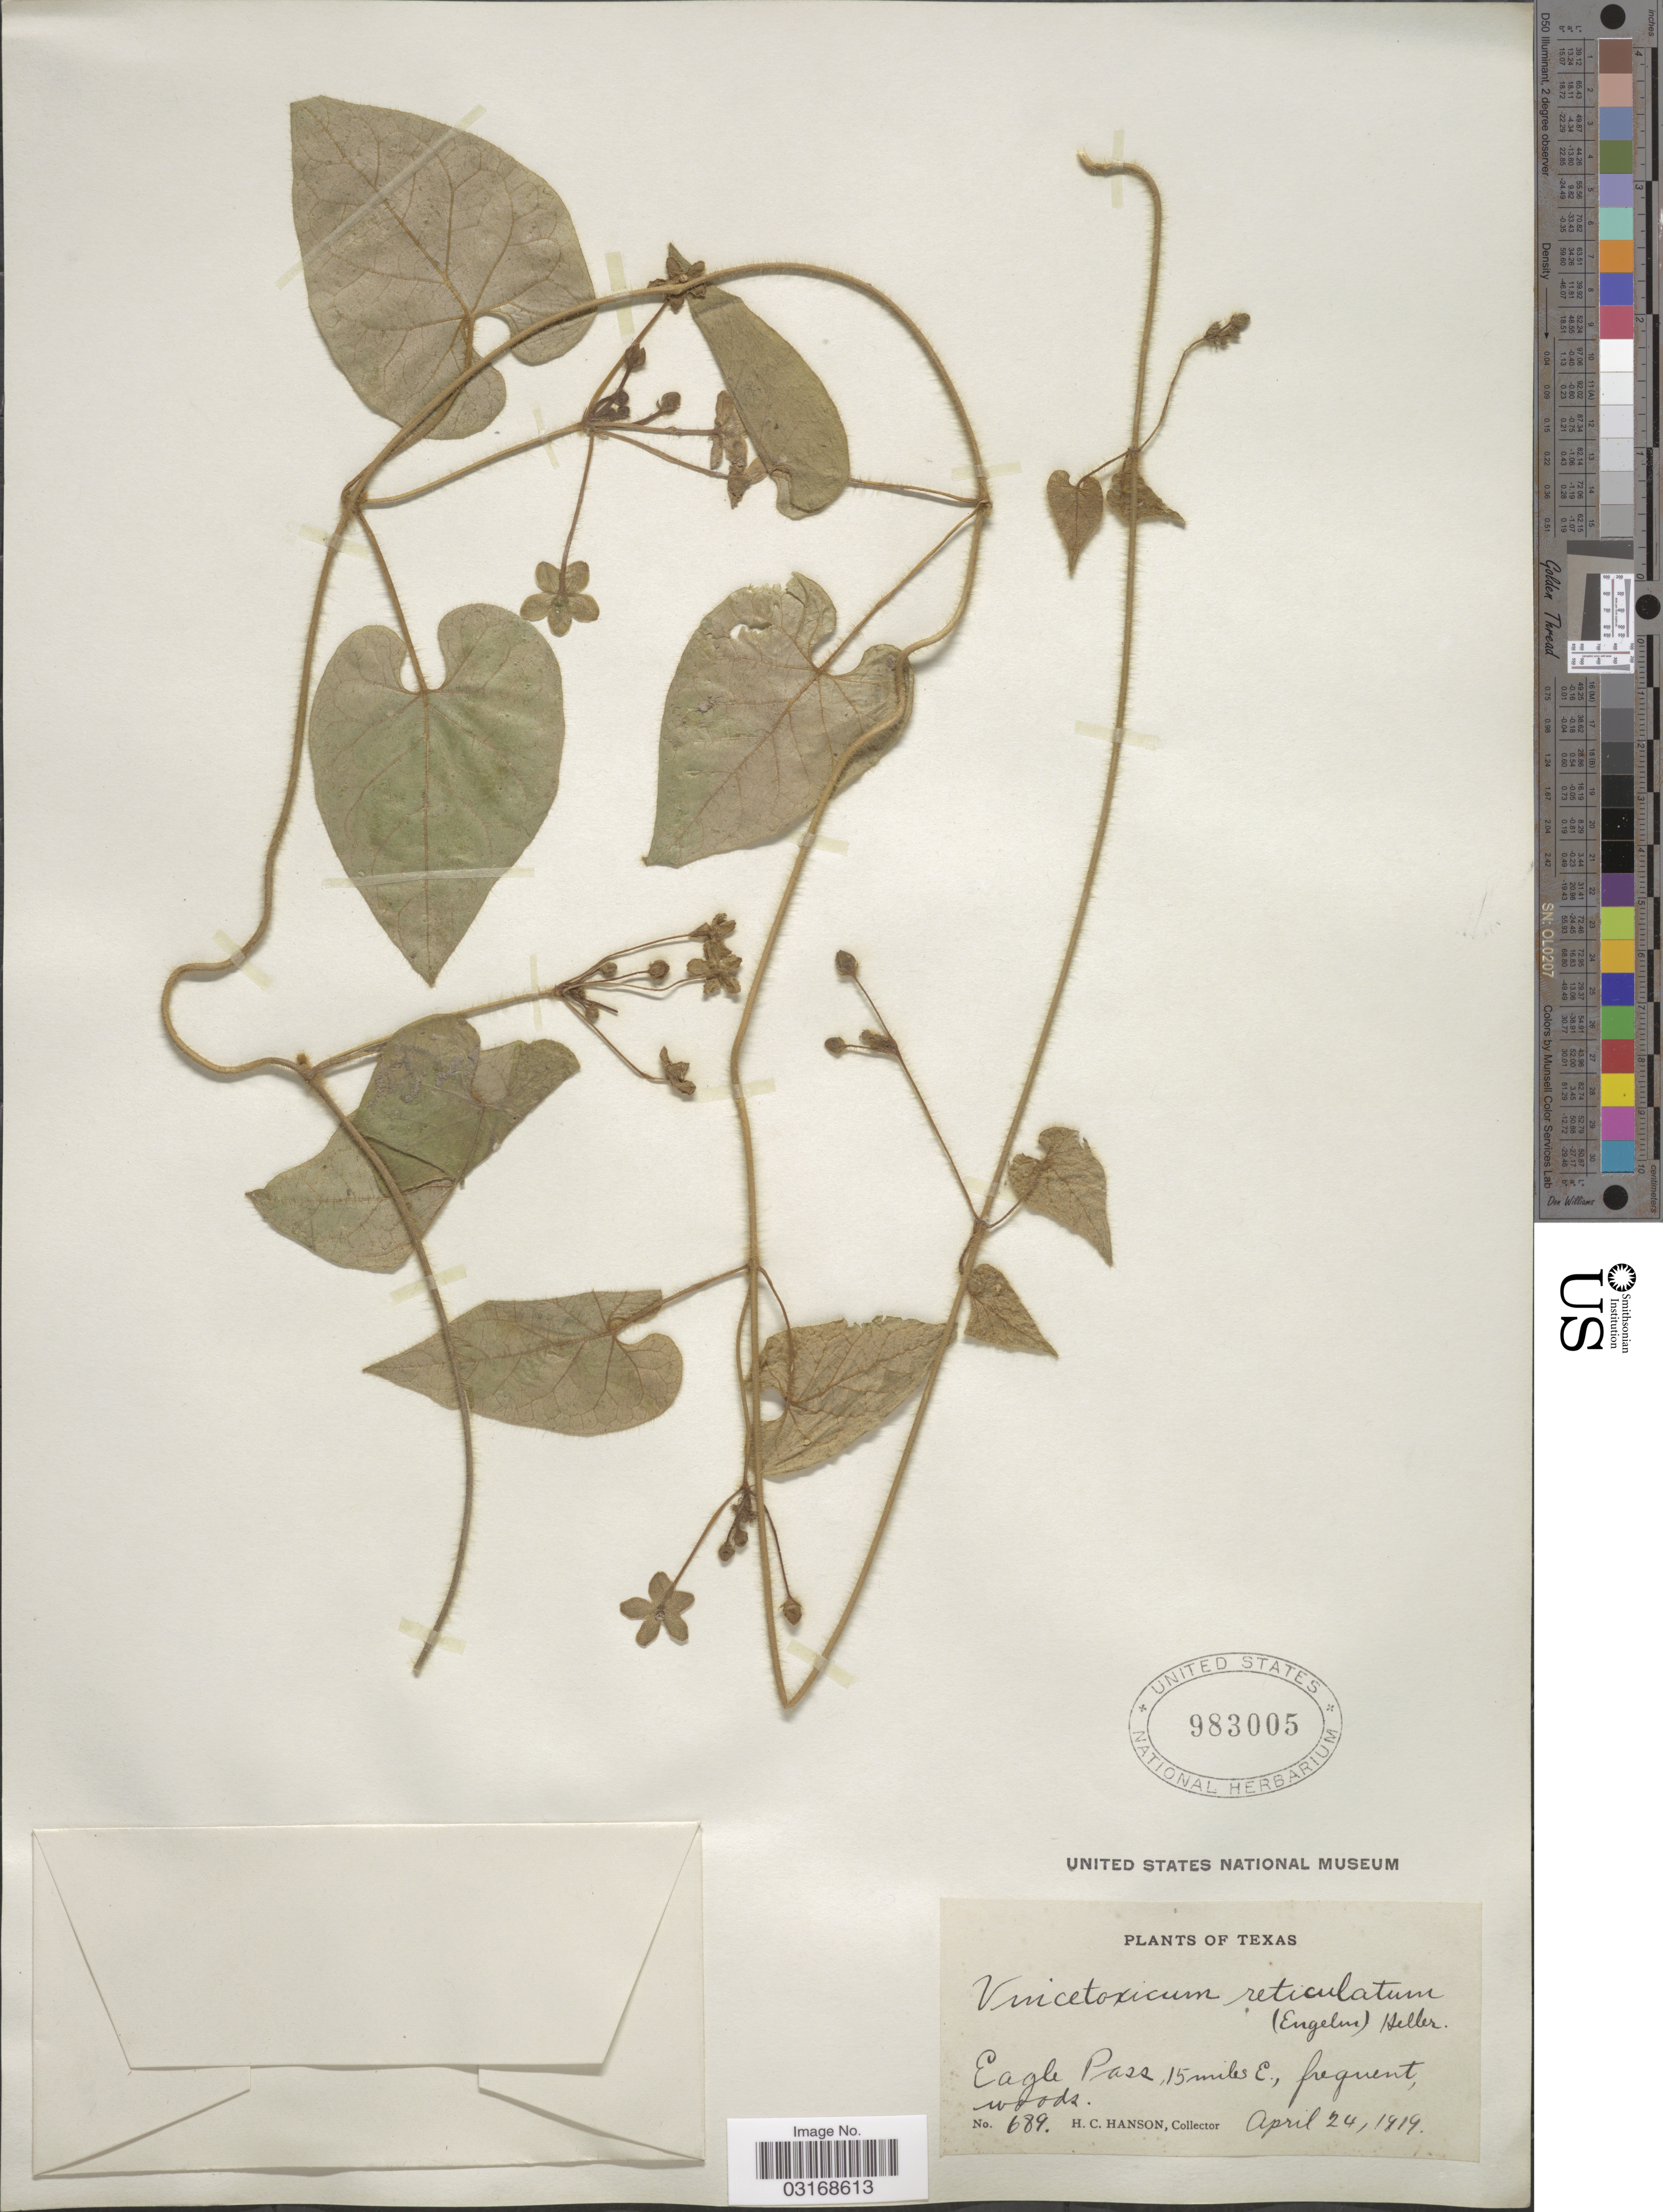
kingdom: Plantae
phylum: Tracheophyta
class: Magnoliopsida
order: Gentianales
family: Apocynaceae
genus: Matelea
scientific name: Matelea reticulata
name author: (Engelm. ex A. Gray) Woodson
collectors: H. Hanson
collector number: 689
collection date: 1919-04-24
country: United States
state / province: Texas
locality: Eagle Pass, 15 miles E.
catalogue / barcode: US 983005